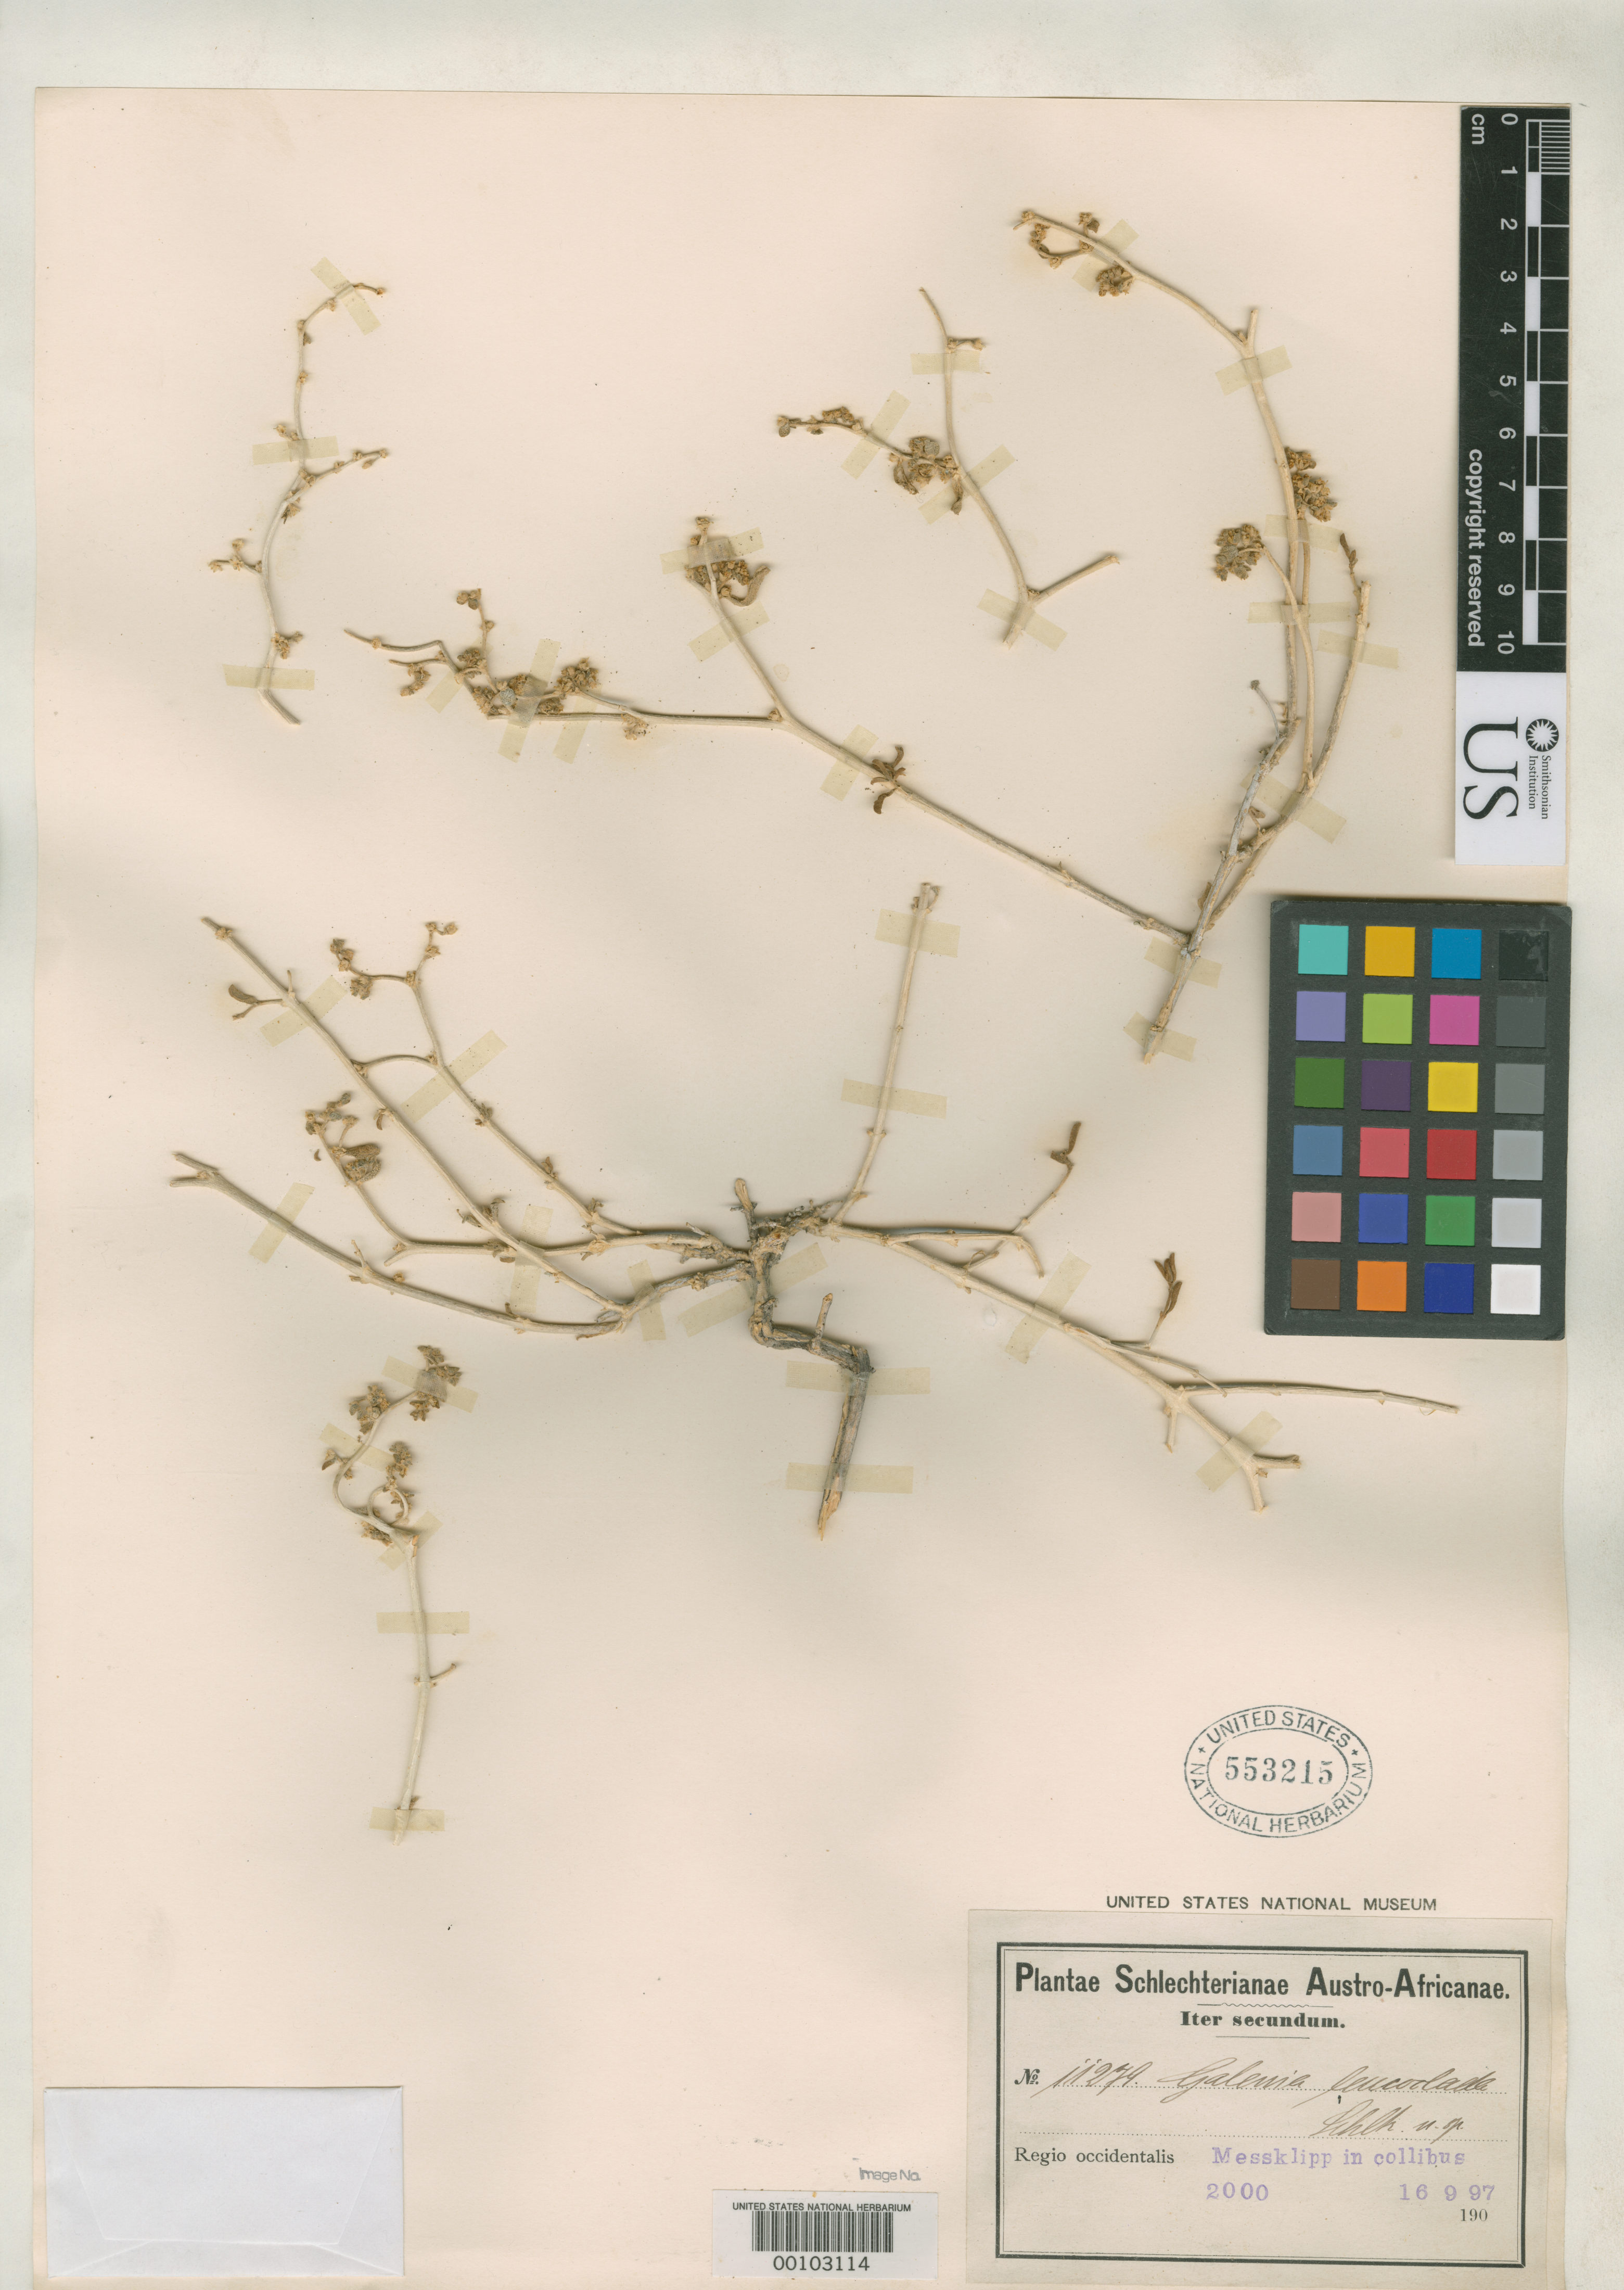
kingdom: Plantae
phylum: Tracheophyta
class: Magnoliopsida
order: Caryophyllales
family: Aizoaceae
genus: Galenia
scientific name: Galenia leucoclada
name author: G. Schellenb. & Schltr.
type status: Isosyntype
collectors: F. R. R. Schlechter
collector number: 11279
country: South Africa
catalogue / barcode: US 553215